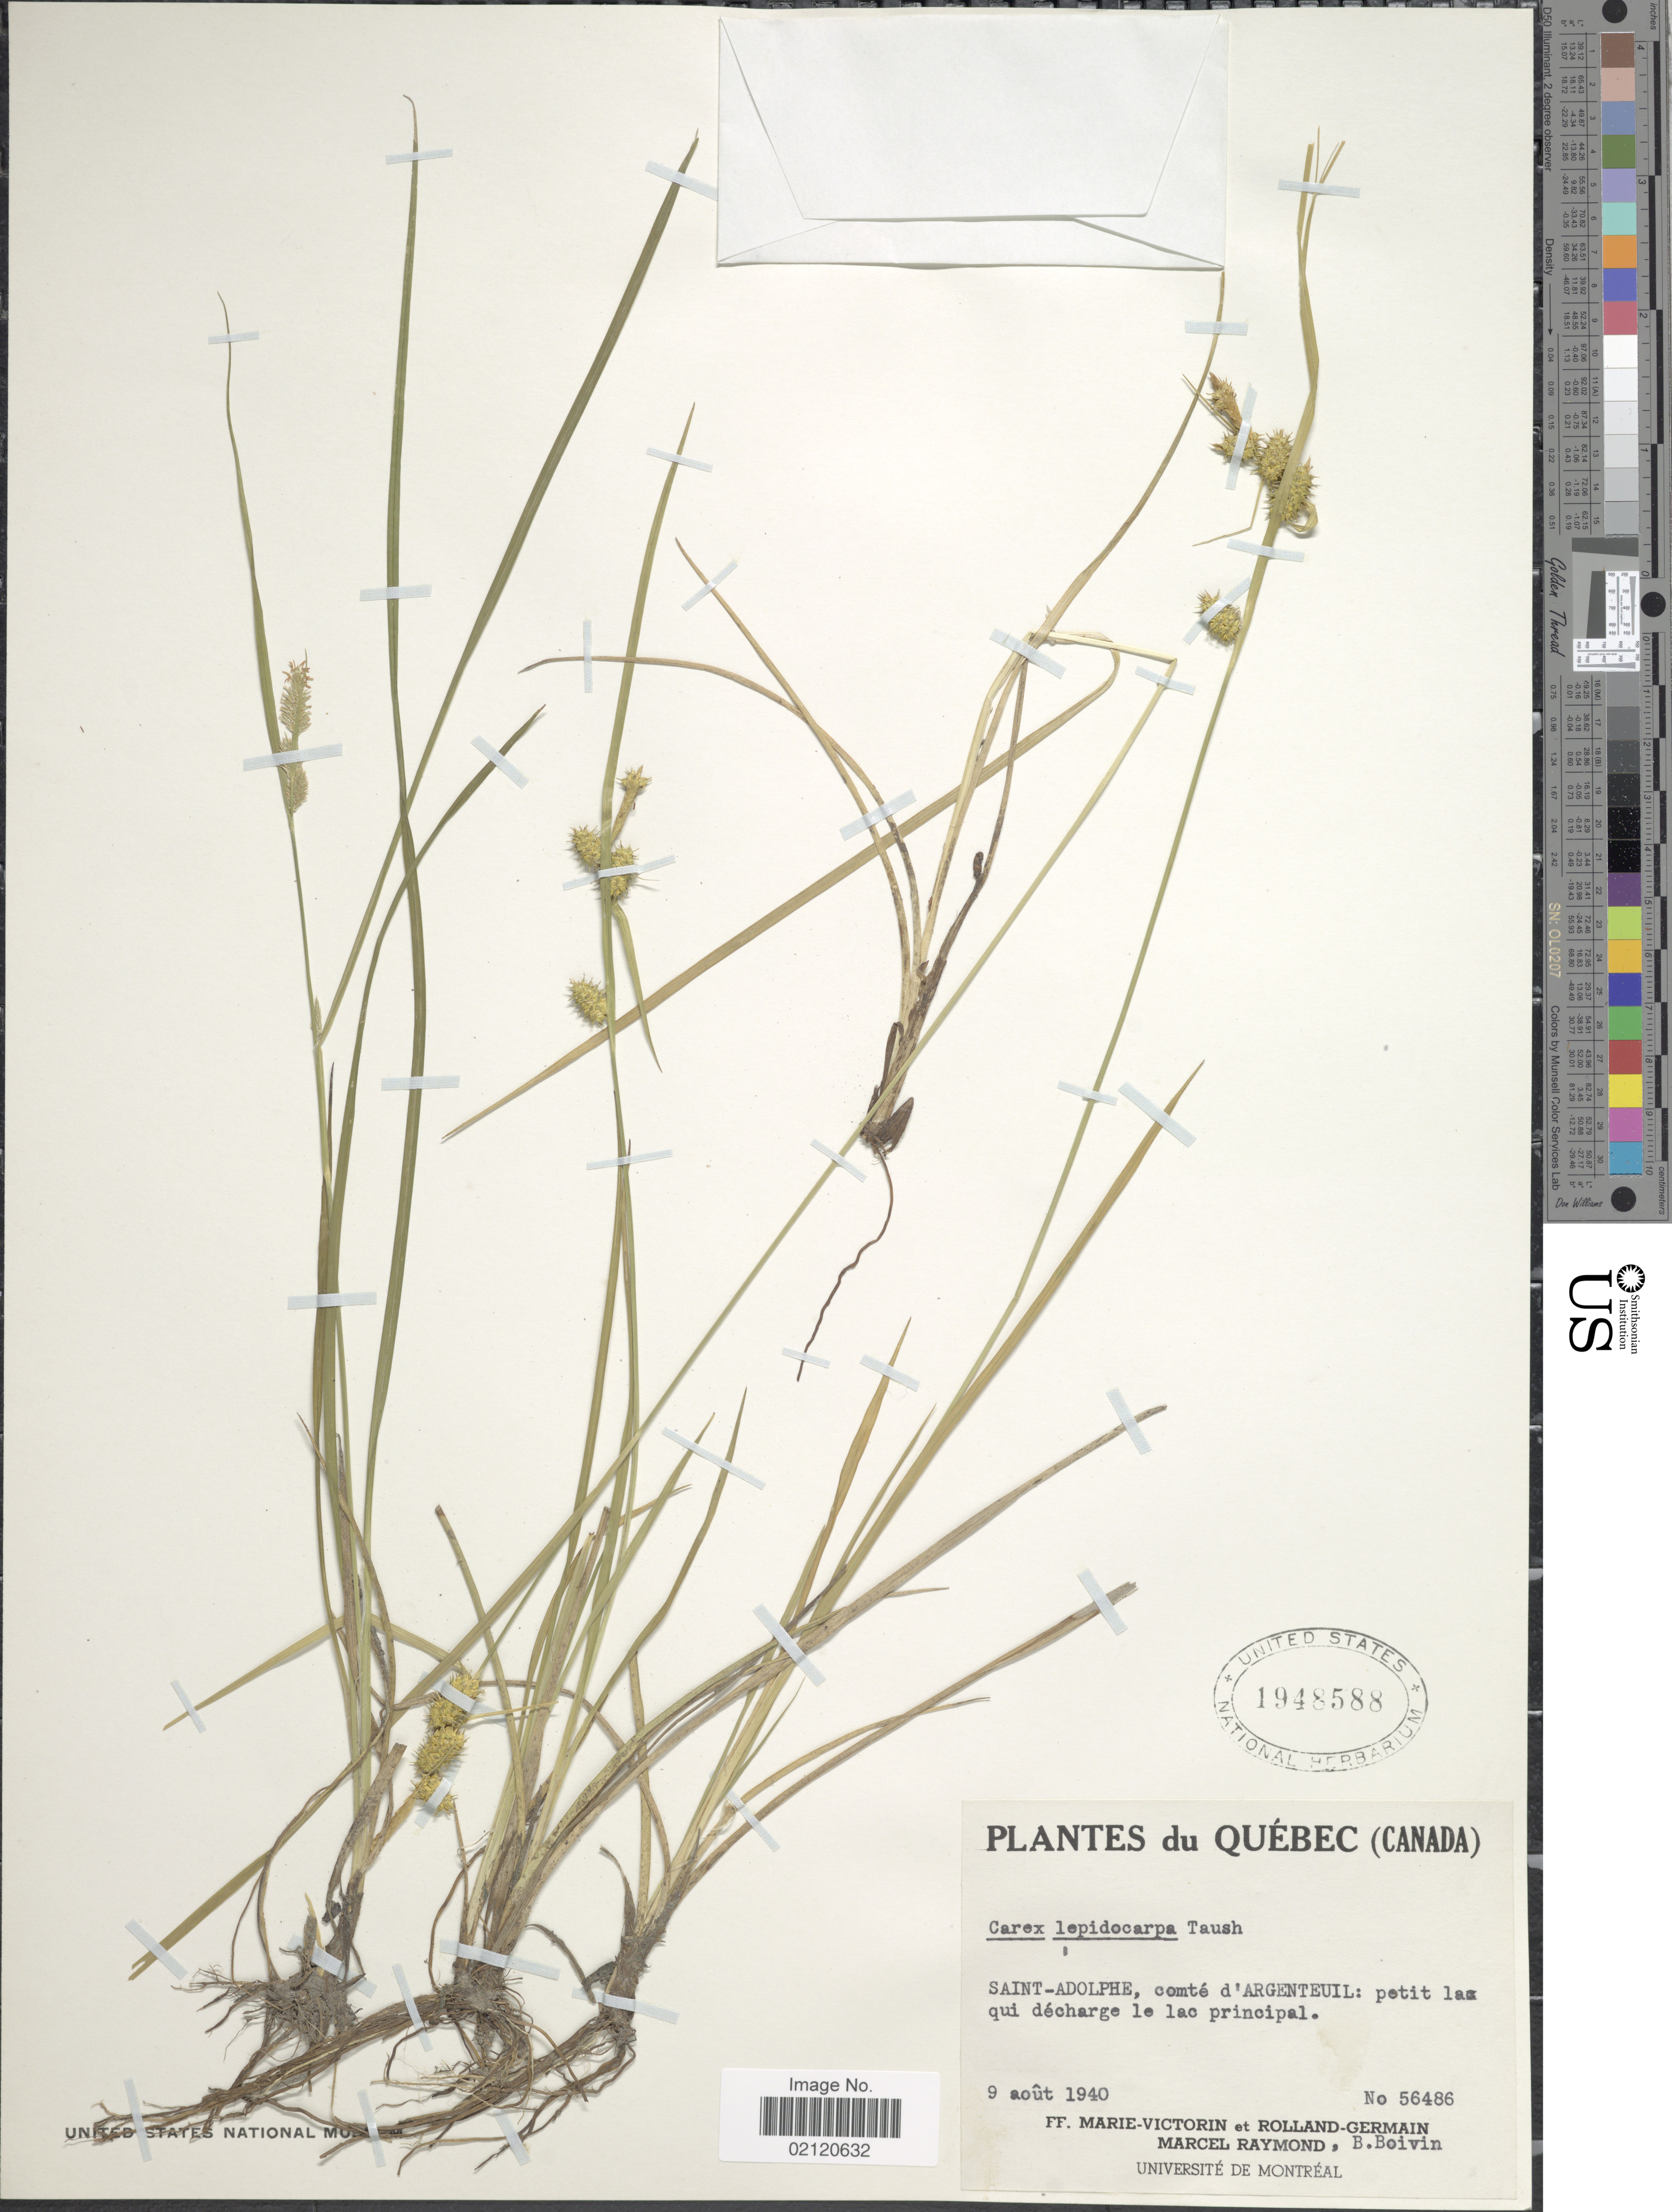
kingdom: Plantae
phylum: Tracheophyta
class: Liliopsida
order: Poales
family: Cyperaceae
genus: Carex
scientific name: Carex lepidocarpa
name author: Tausch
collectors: F. Marie-Victorin, Rolland-Germain, M. Raymond & J. R. B. Boivin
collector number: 56486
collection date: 1940-08-09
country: Canada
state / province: Quebec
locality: Saint-Adolphe, comte d' Argenteuil: petit las qui decharge le lac principal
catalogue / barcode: US 1948588